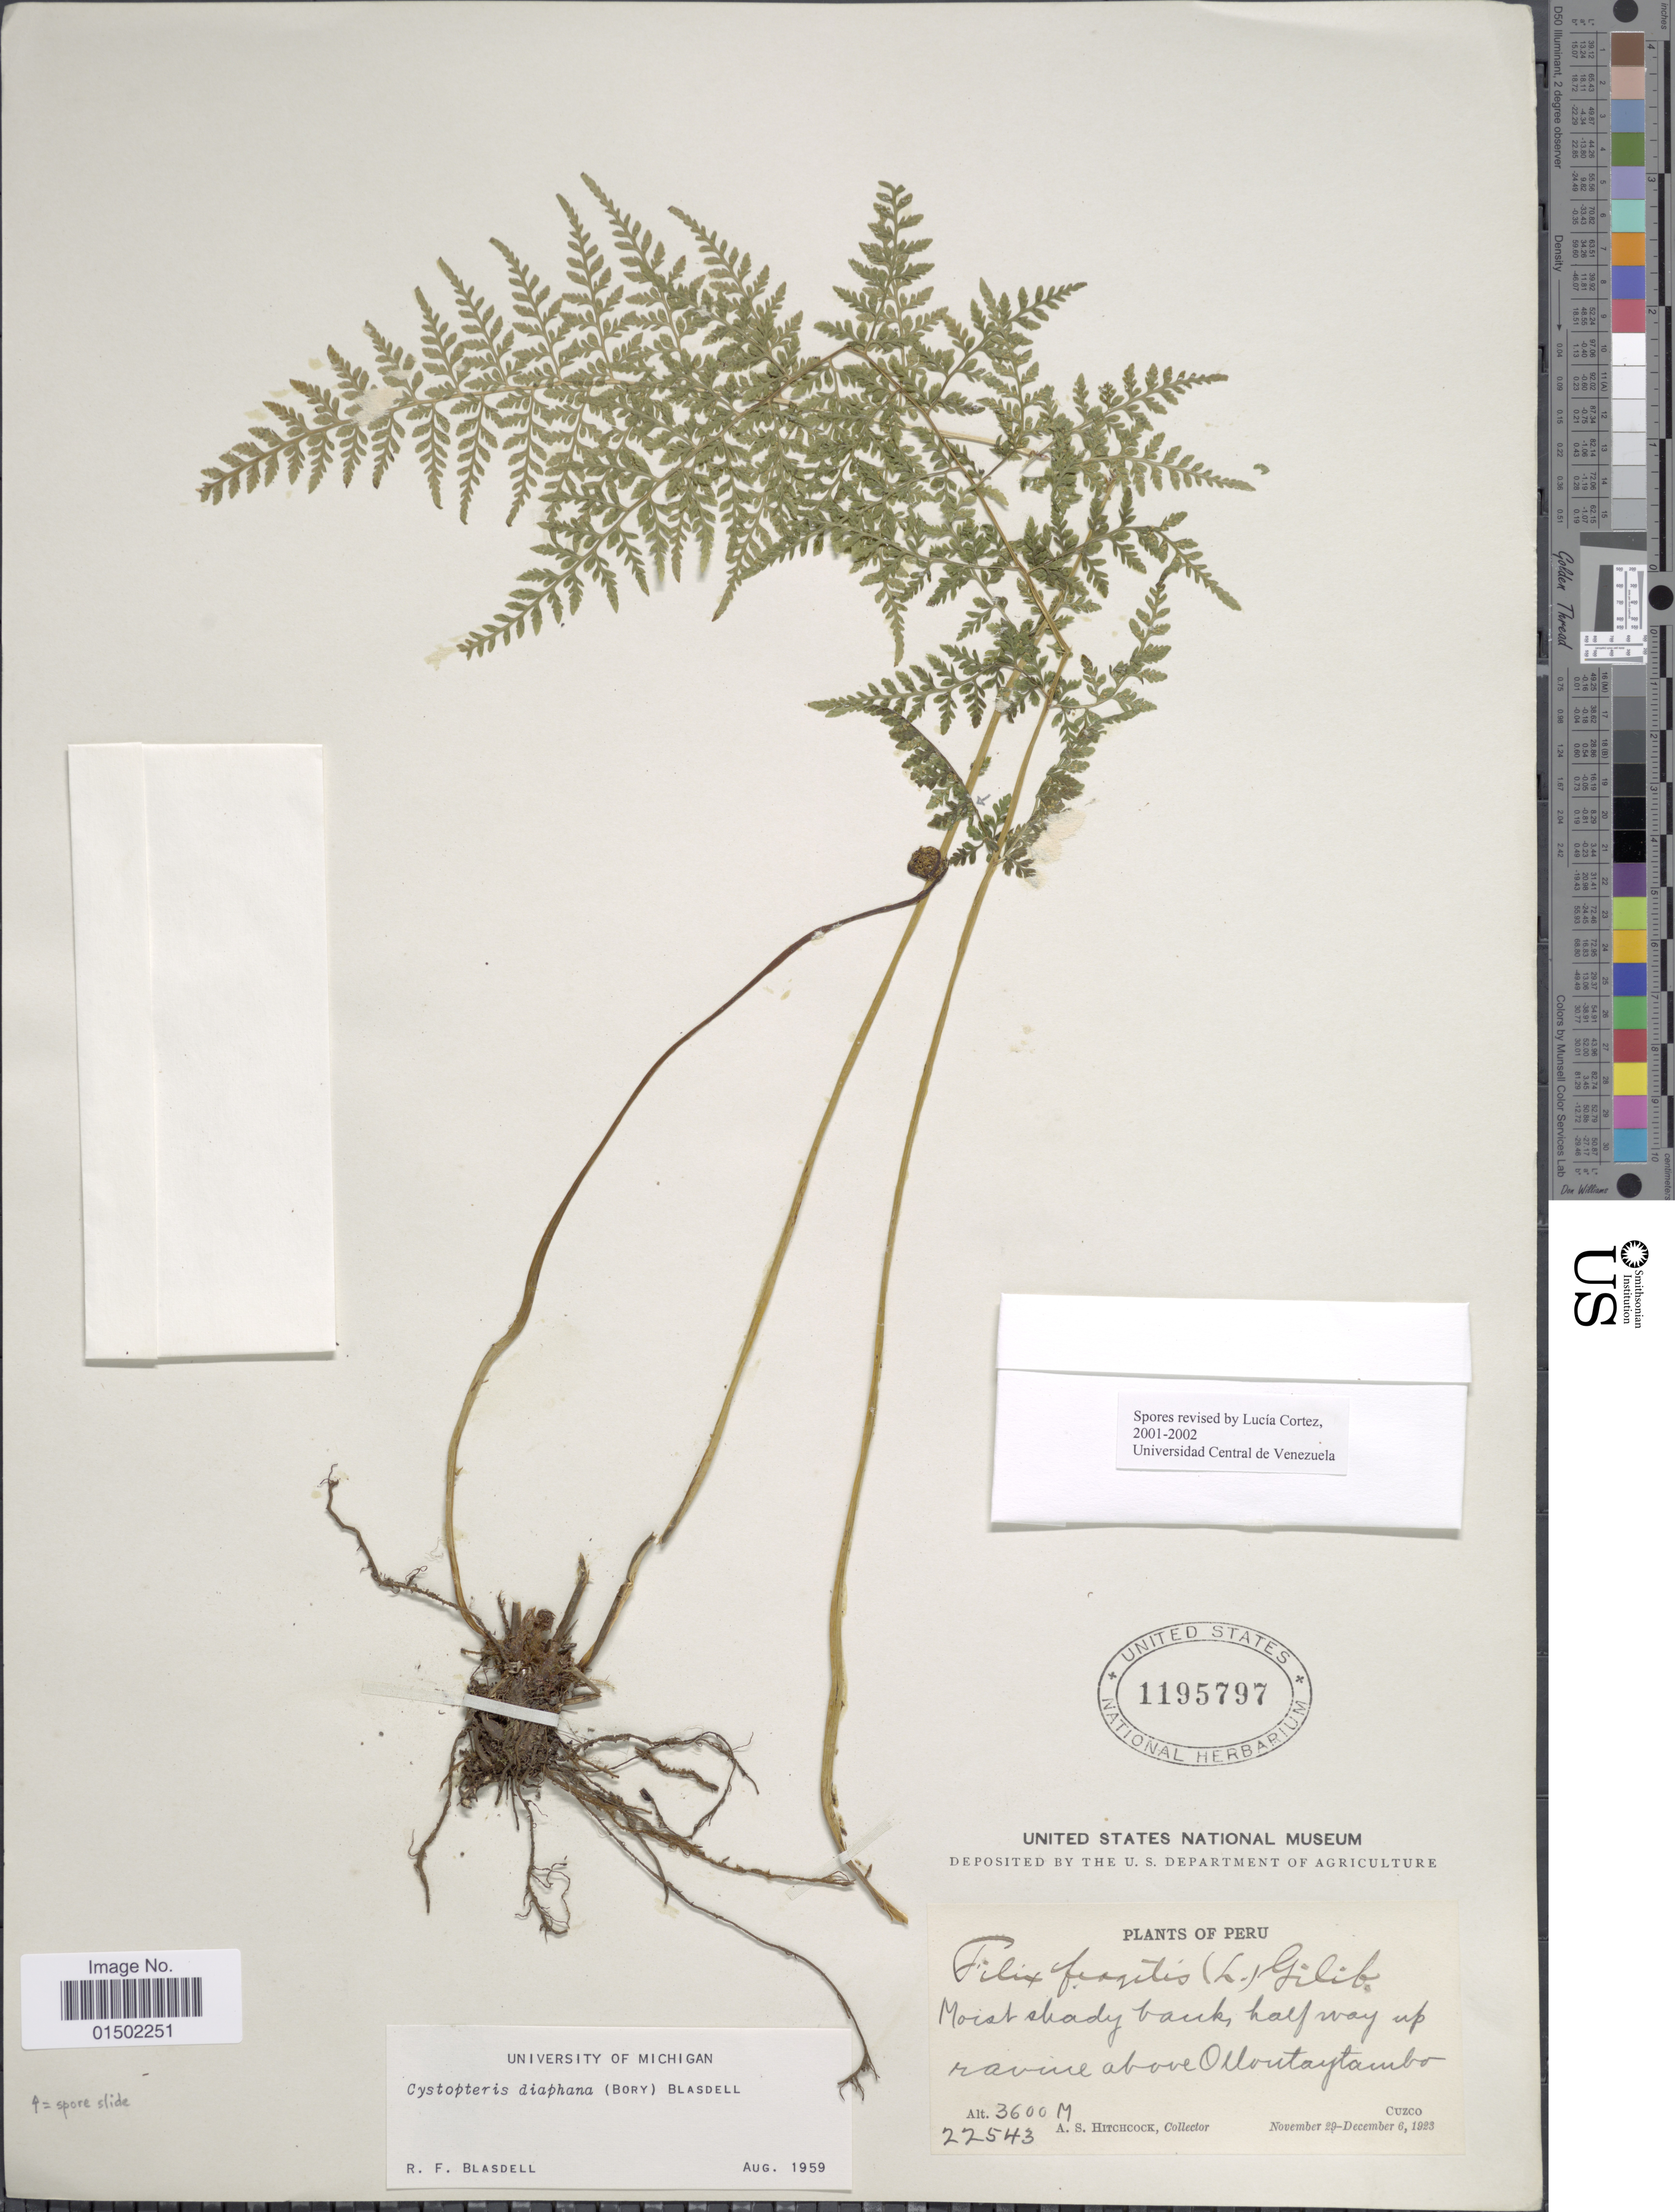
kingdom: Plantae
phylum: Tracheophyta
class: Polypodiopsida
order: Polypodiales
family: Cystopteridaceae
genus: Cystopteris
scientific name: Cystopteris diaphana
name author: (Bory) Blasdell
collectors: A. S. Hitchcock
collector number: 22543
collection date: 1923-11-29/1923-12-06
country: Peru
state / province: Cusco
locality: Moist shady bank, half way up ravine above Ollontaytambo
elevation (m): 3600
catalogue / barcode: US 1195797